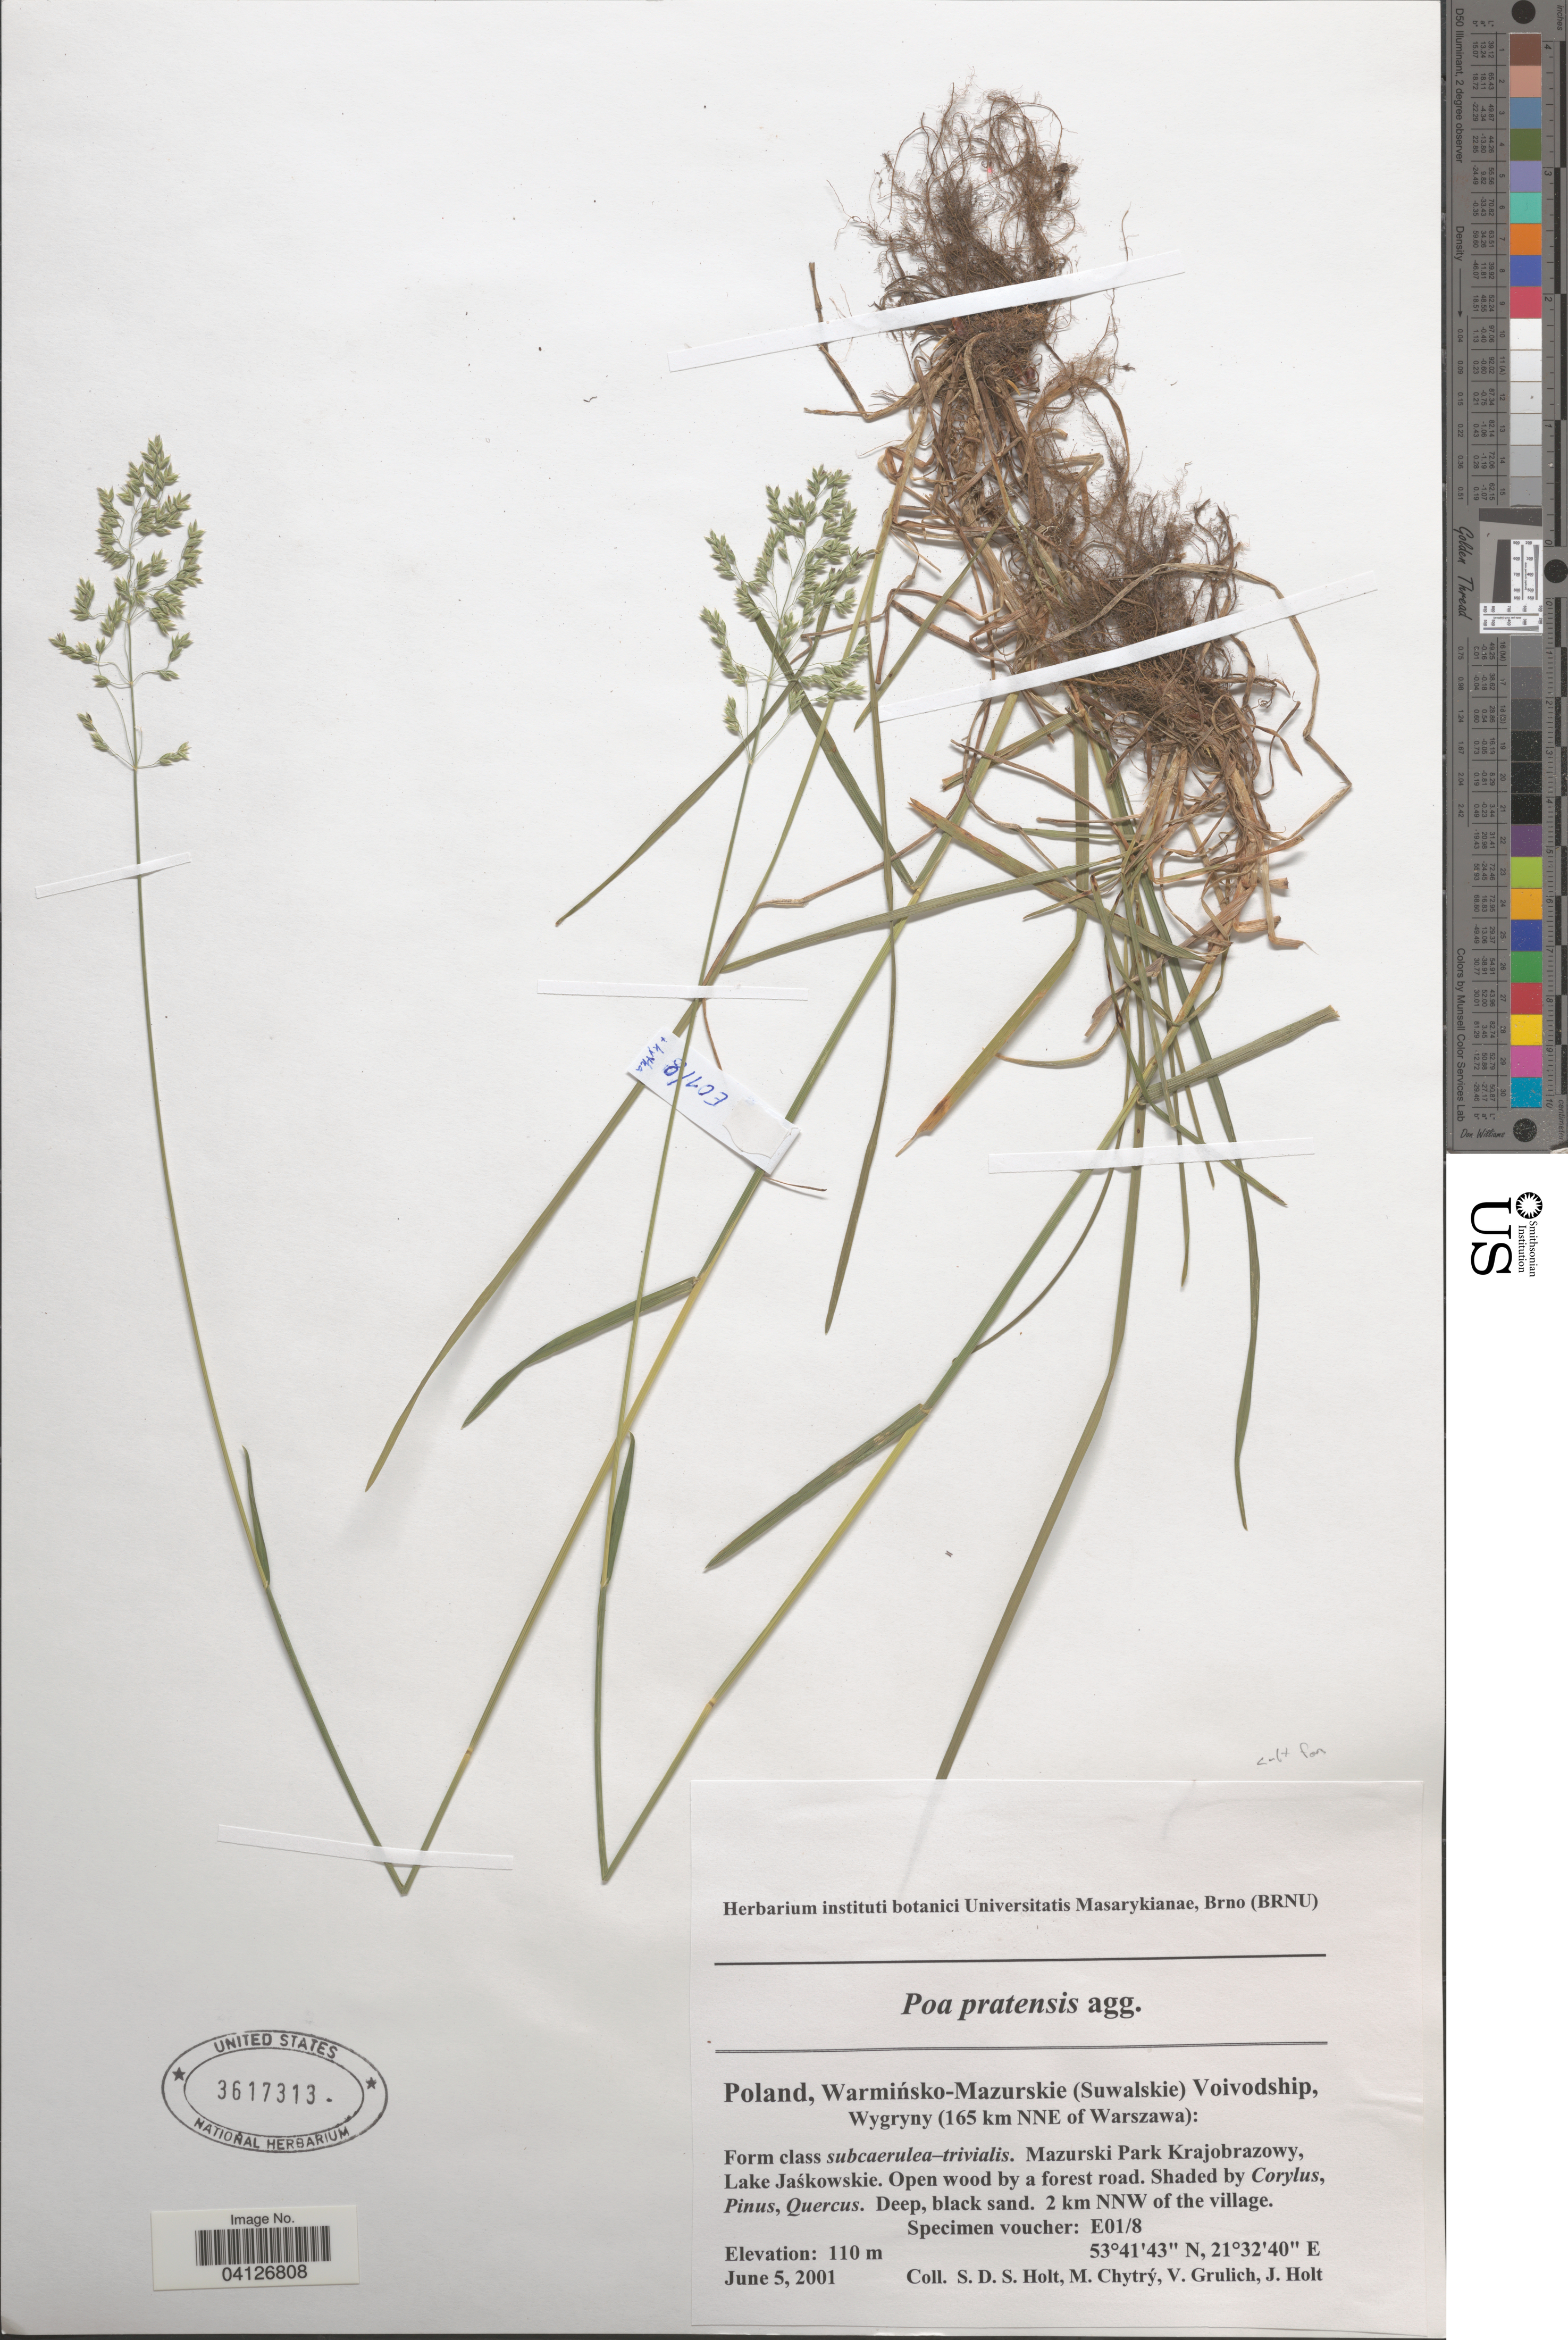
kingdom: Plantae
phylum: Tracheophyta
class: Liliopsida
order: Poales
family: Poaceae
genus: Poa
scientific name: Poa pratensis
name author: L.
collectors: S. Holt, M. Chytrý, V. Grulich & J. Holt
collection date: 2001-06-05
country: Poland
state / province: Warminsko-Mazurskie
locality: (Suwalskie) Voivodship, Wygryny (165 km NNE of Warszawa): Mazurski Park Krajobrazowy, Lake Jaśkowskie. 2 km NNW of the village.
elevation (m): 110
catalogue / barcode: US 3617313